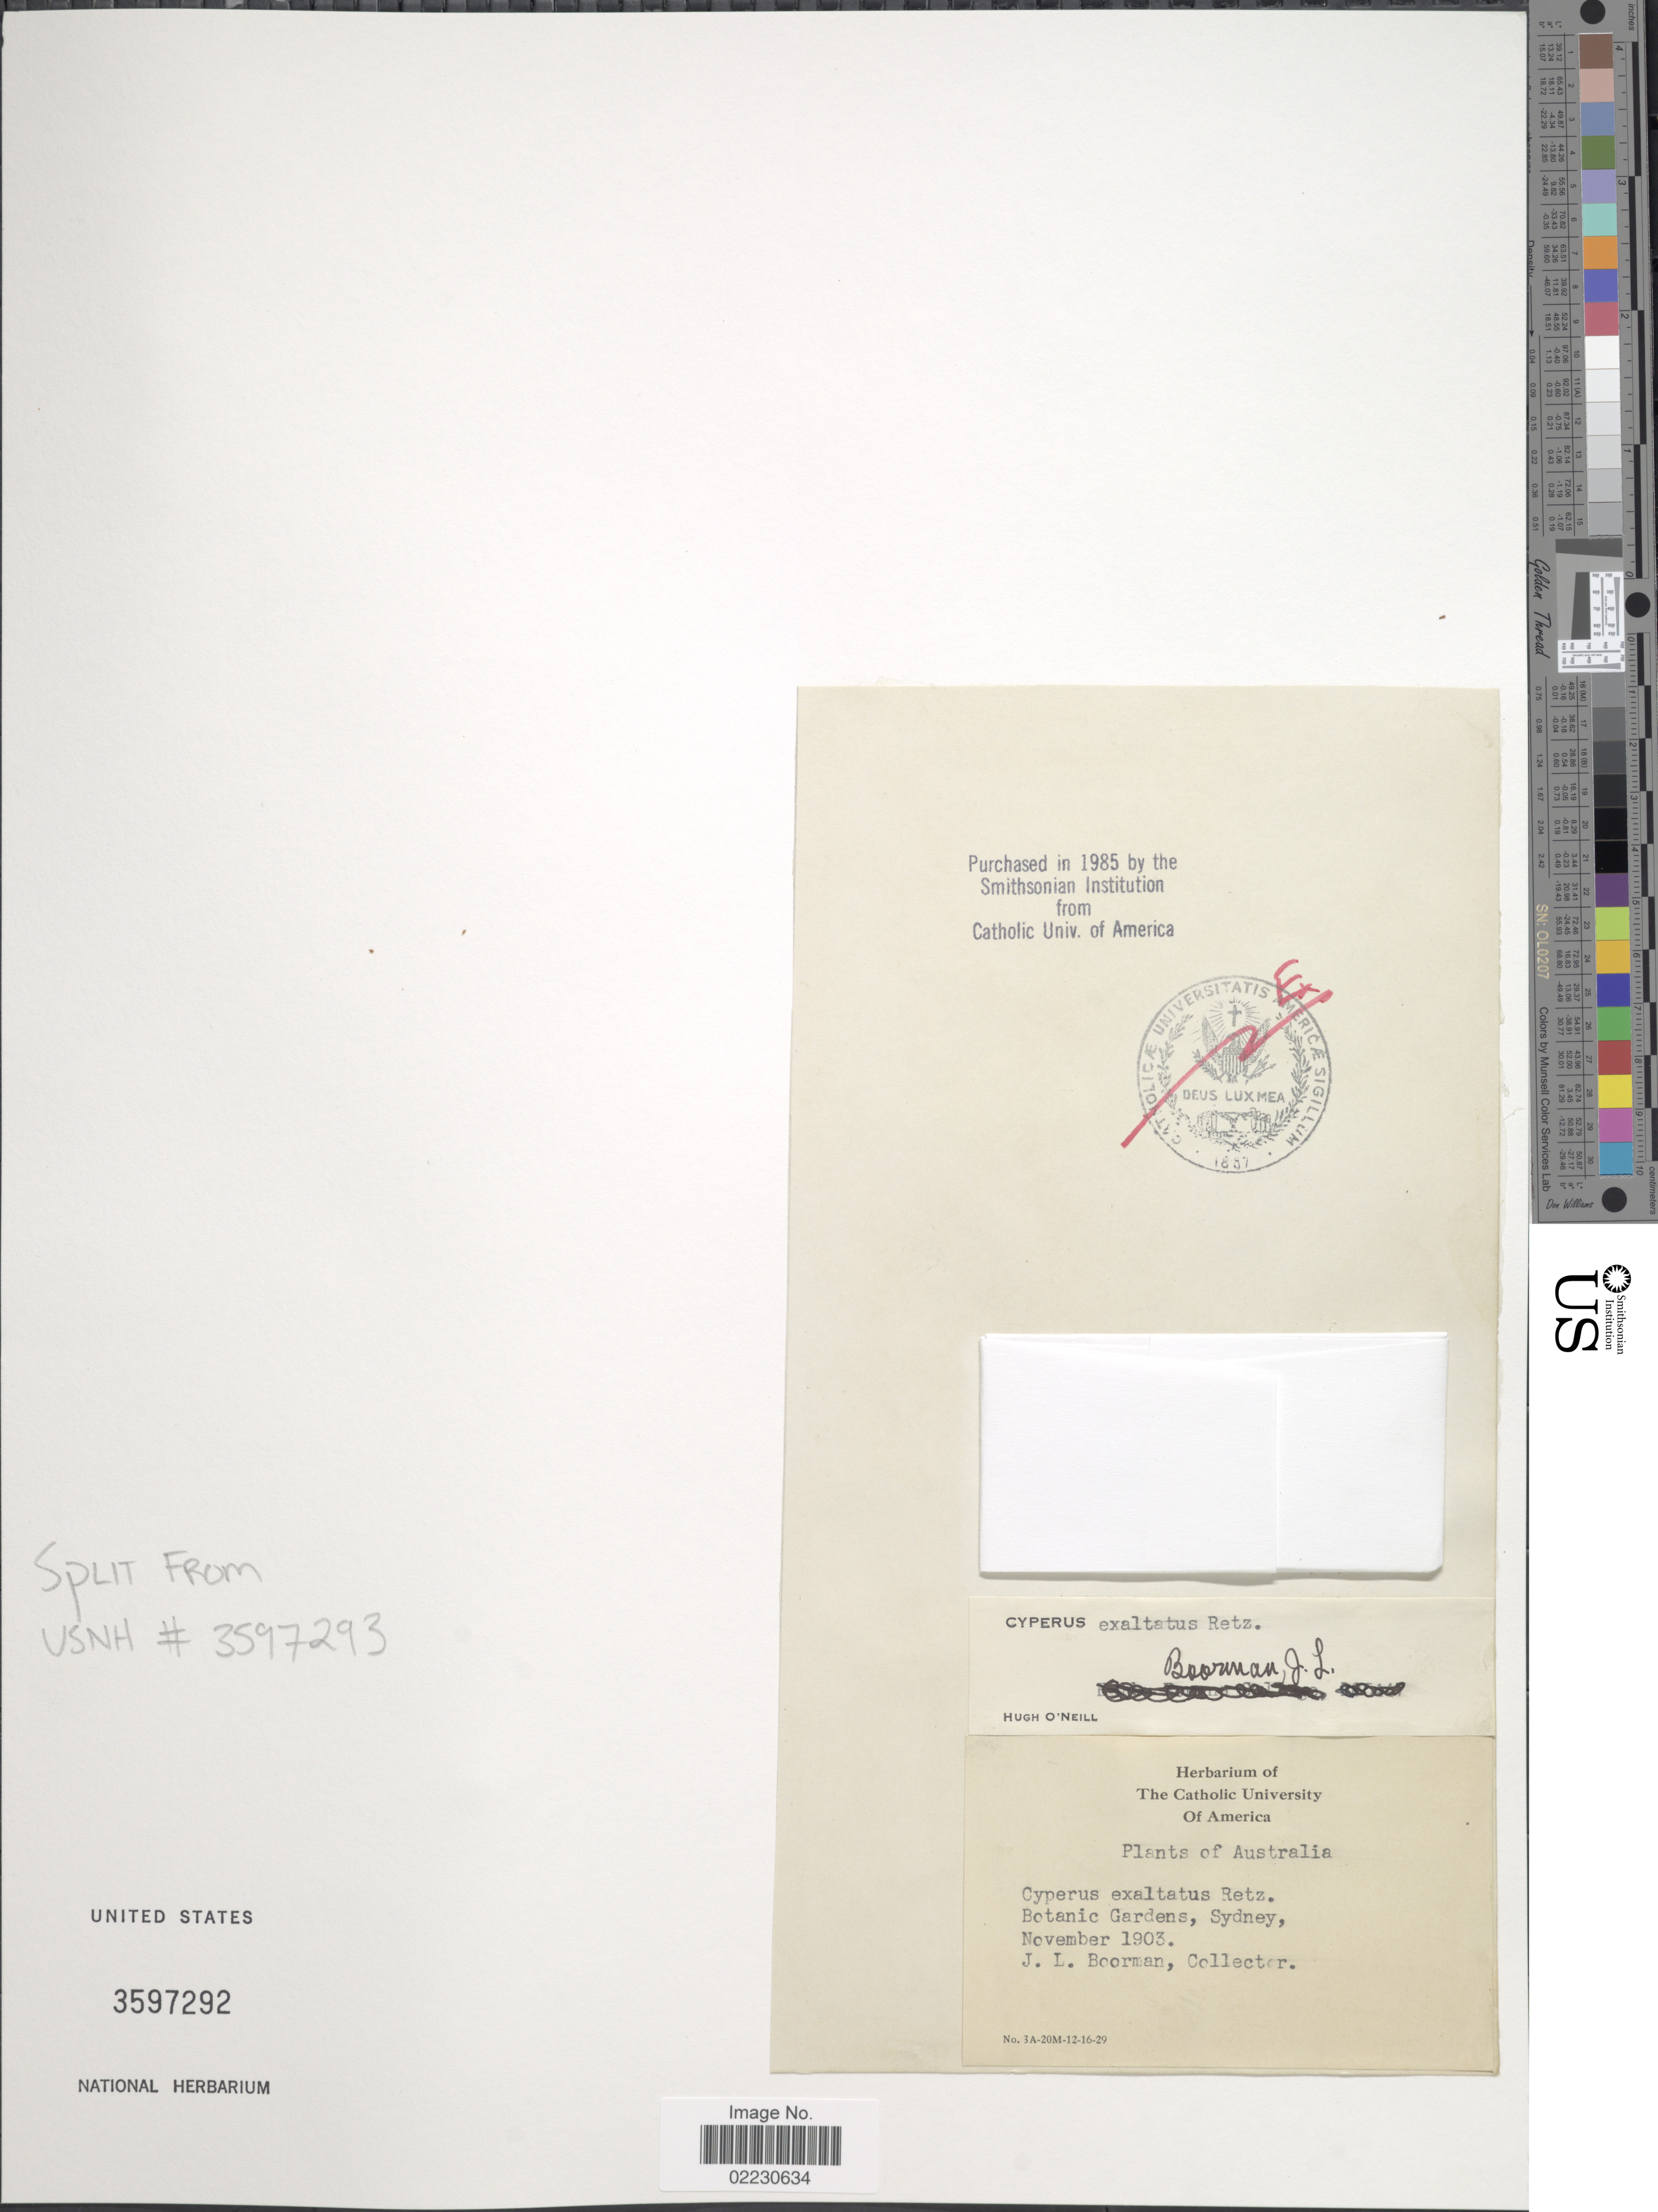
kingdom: Plantae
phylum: Tracheophyta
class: Liliopsida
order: Poales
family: Cyperaceae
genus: Cyperus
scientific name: Cyperus exaltatus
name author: Retz.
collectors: J. Boorman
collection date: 1903-11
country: Australia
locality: Botanic Gardens, Sydney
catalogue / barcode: US 3597292